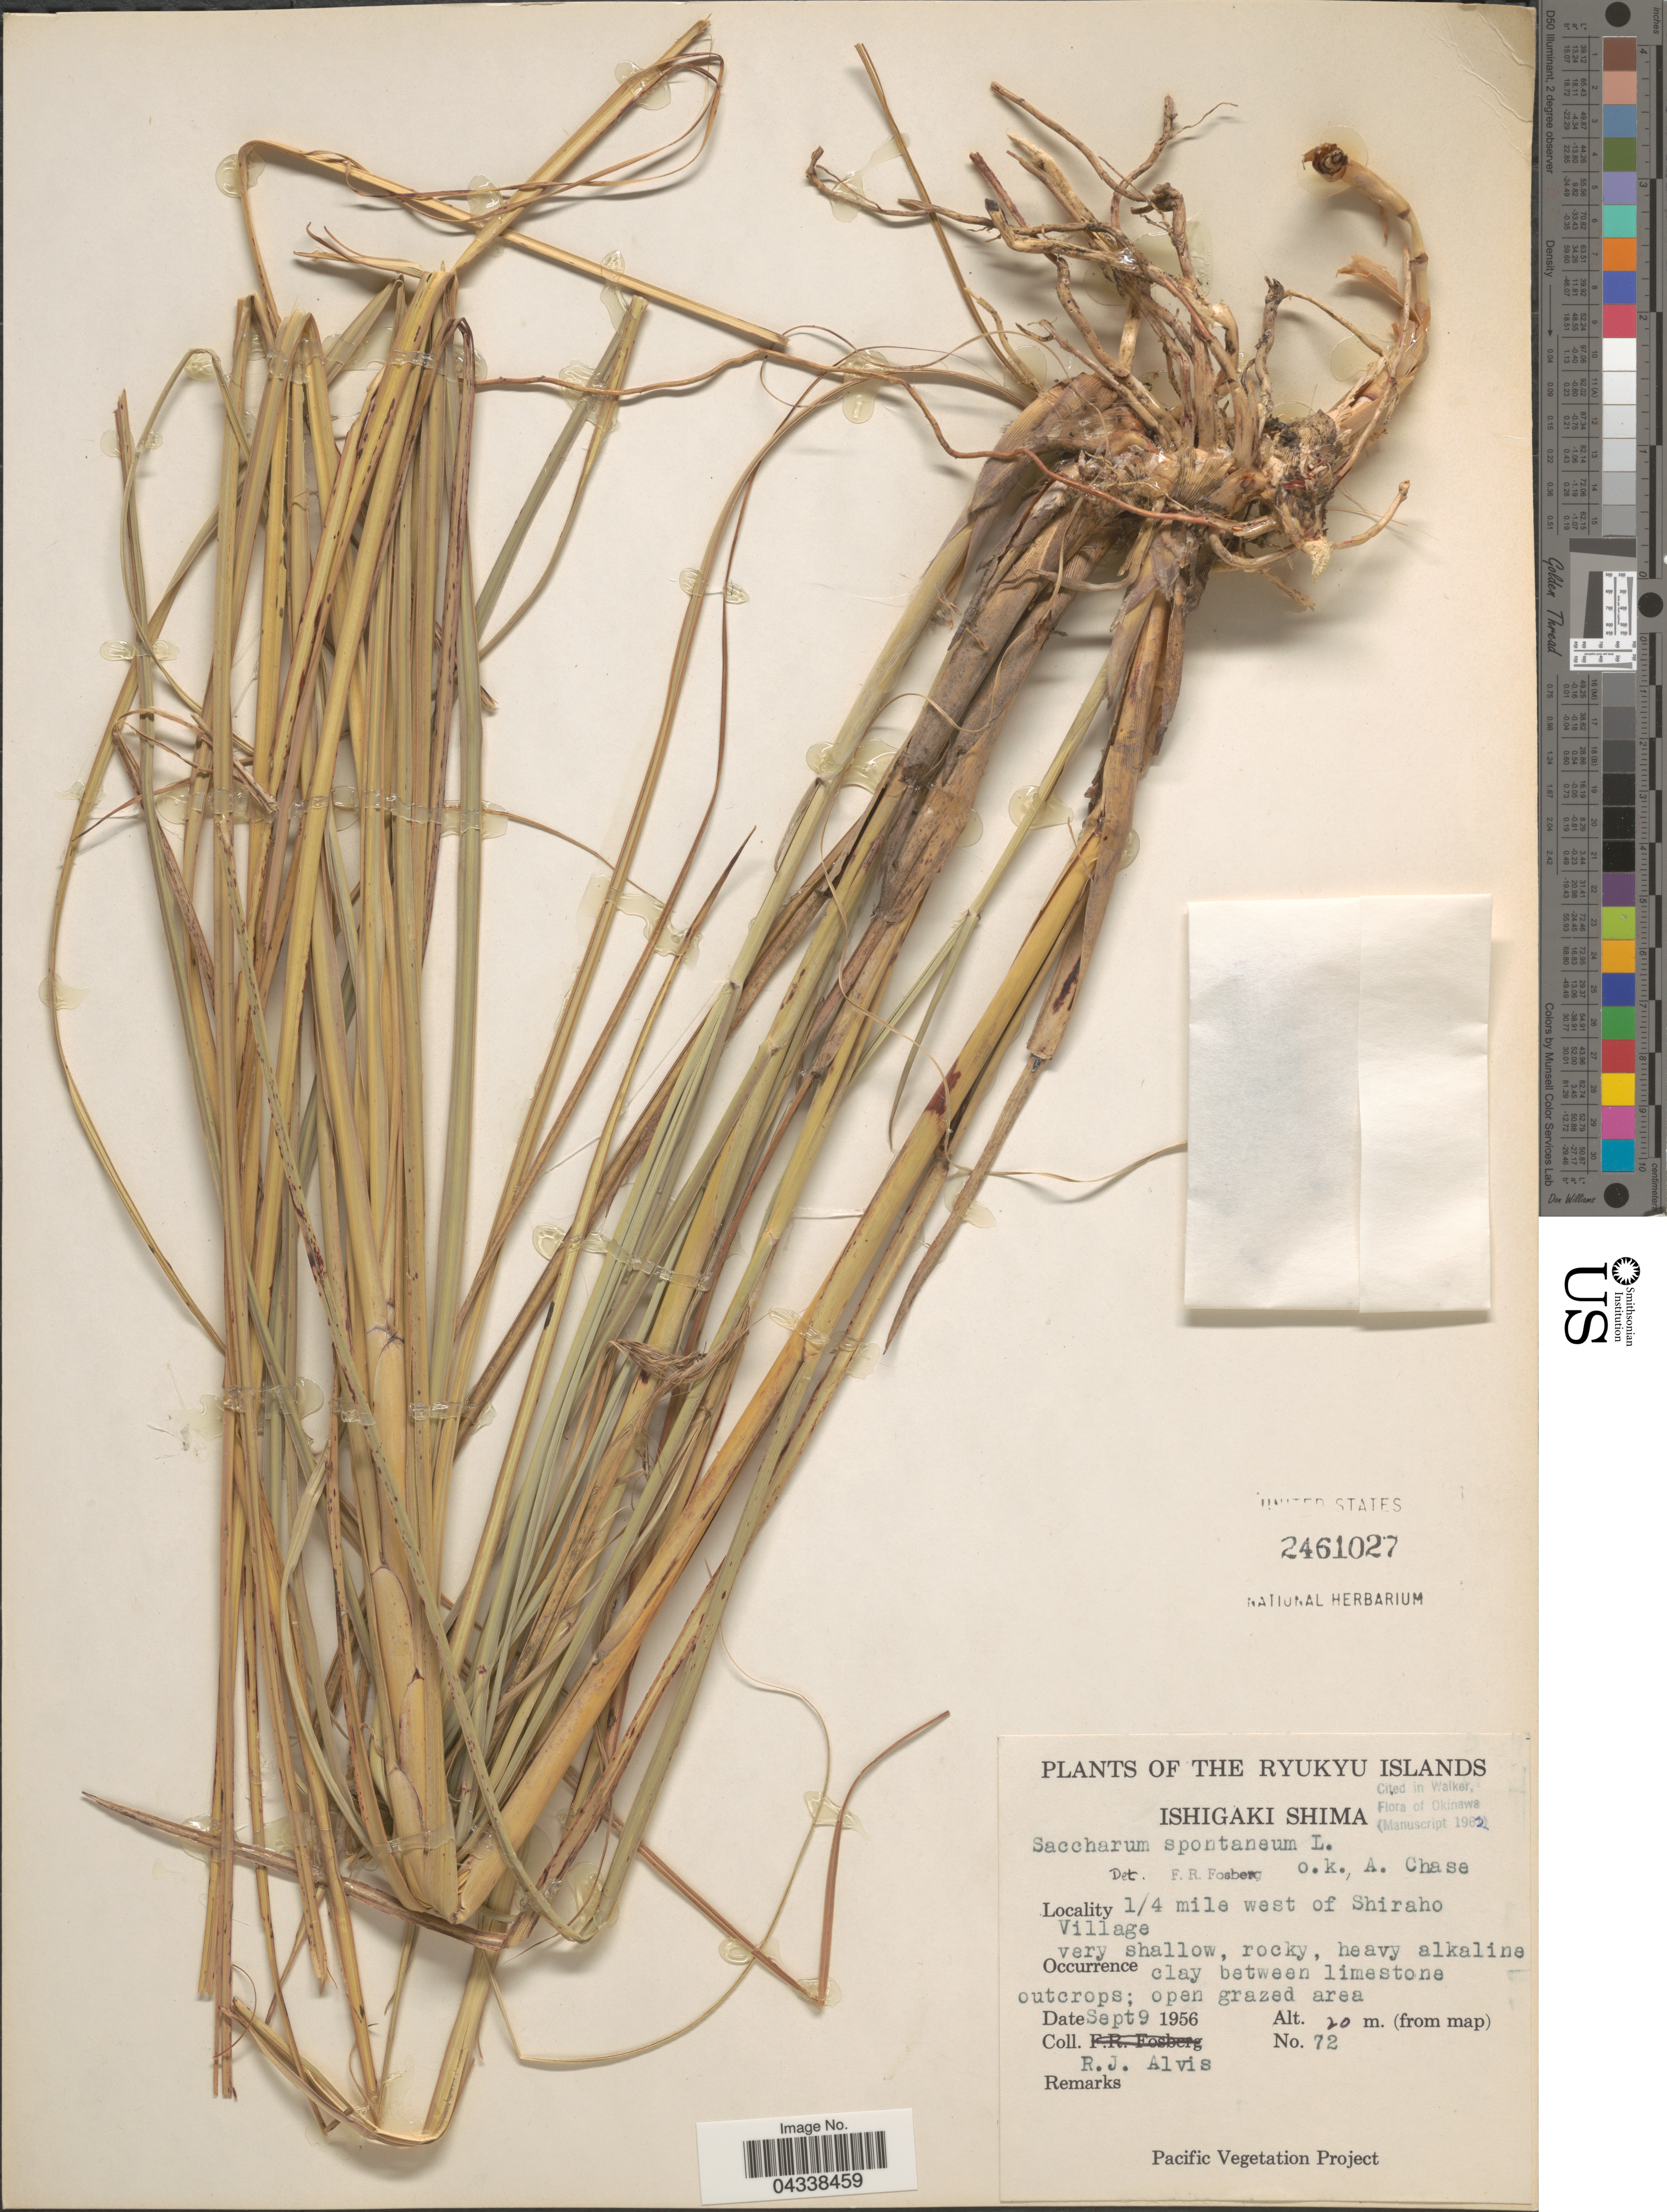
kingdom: Plantae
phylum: Tracheophyta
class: Liliopsida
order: Poales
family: Poaceae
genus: Saccharum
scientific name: Saccharum spontaneum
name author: L.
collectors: R. Alvis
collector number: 72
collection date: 1956-09-09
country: Japan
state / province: Okinawa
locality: Ryukyu Islands. Ishigaki Shima. 1/4 mile west of Shiraho Village.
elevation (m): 20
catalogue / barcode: US 2461027